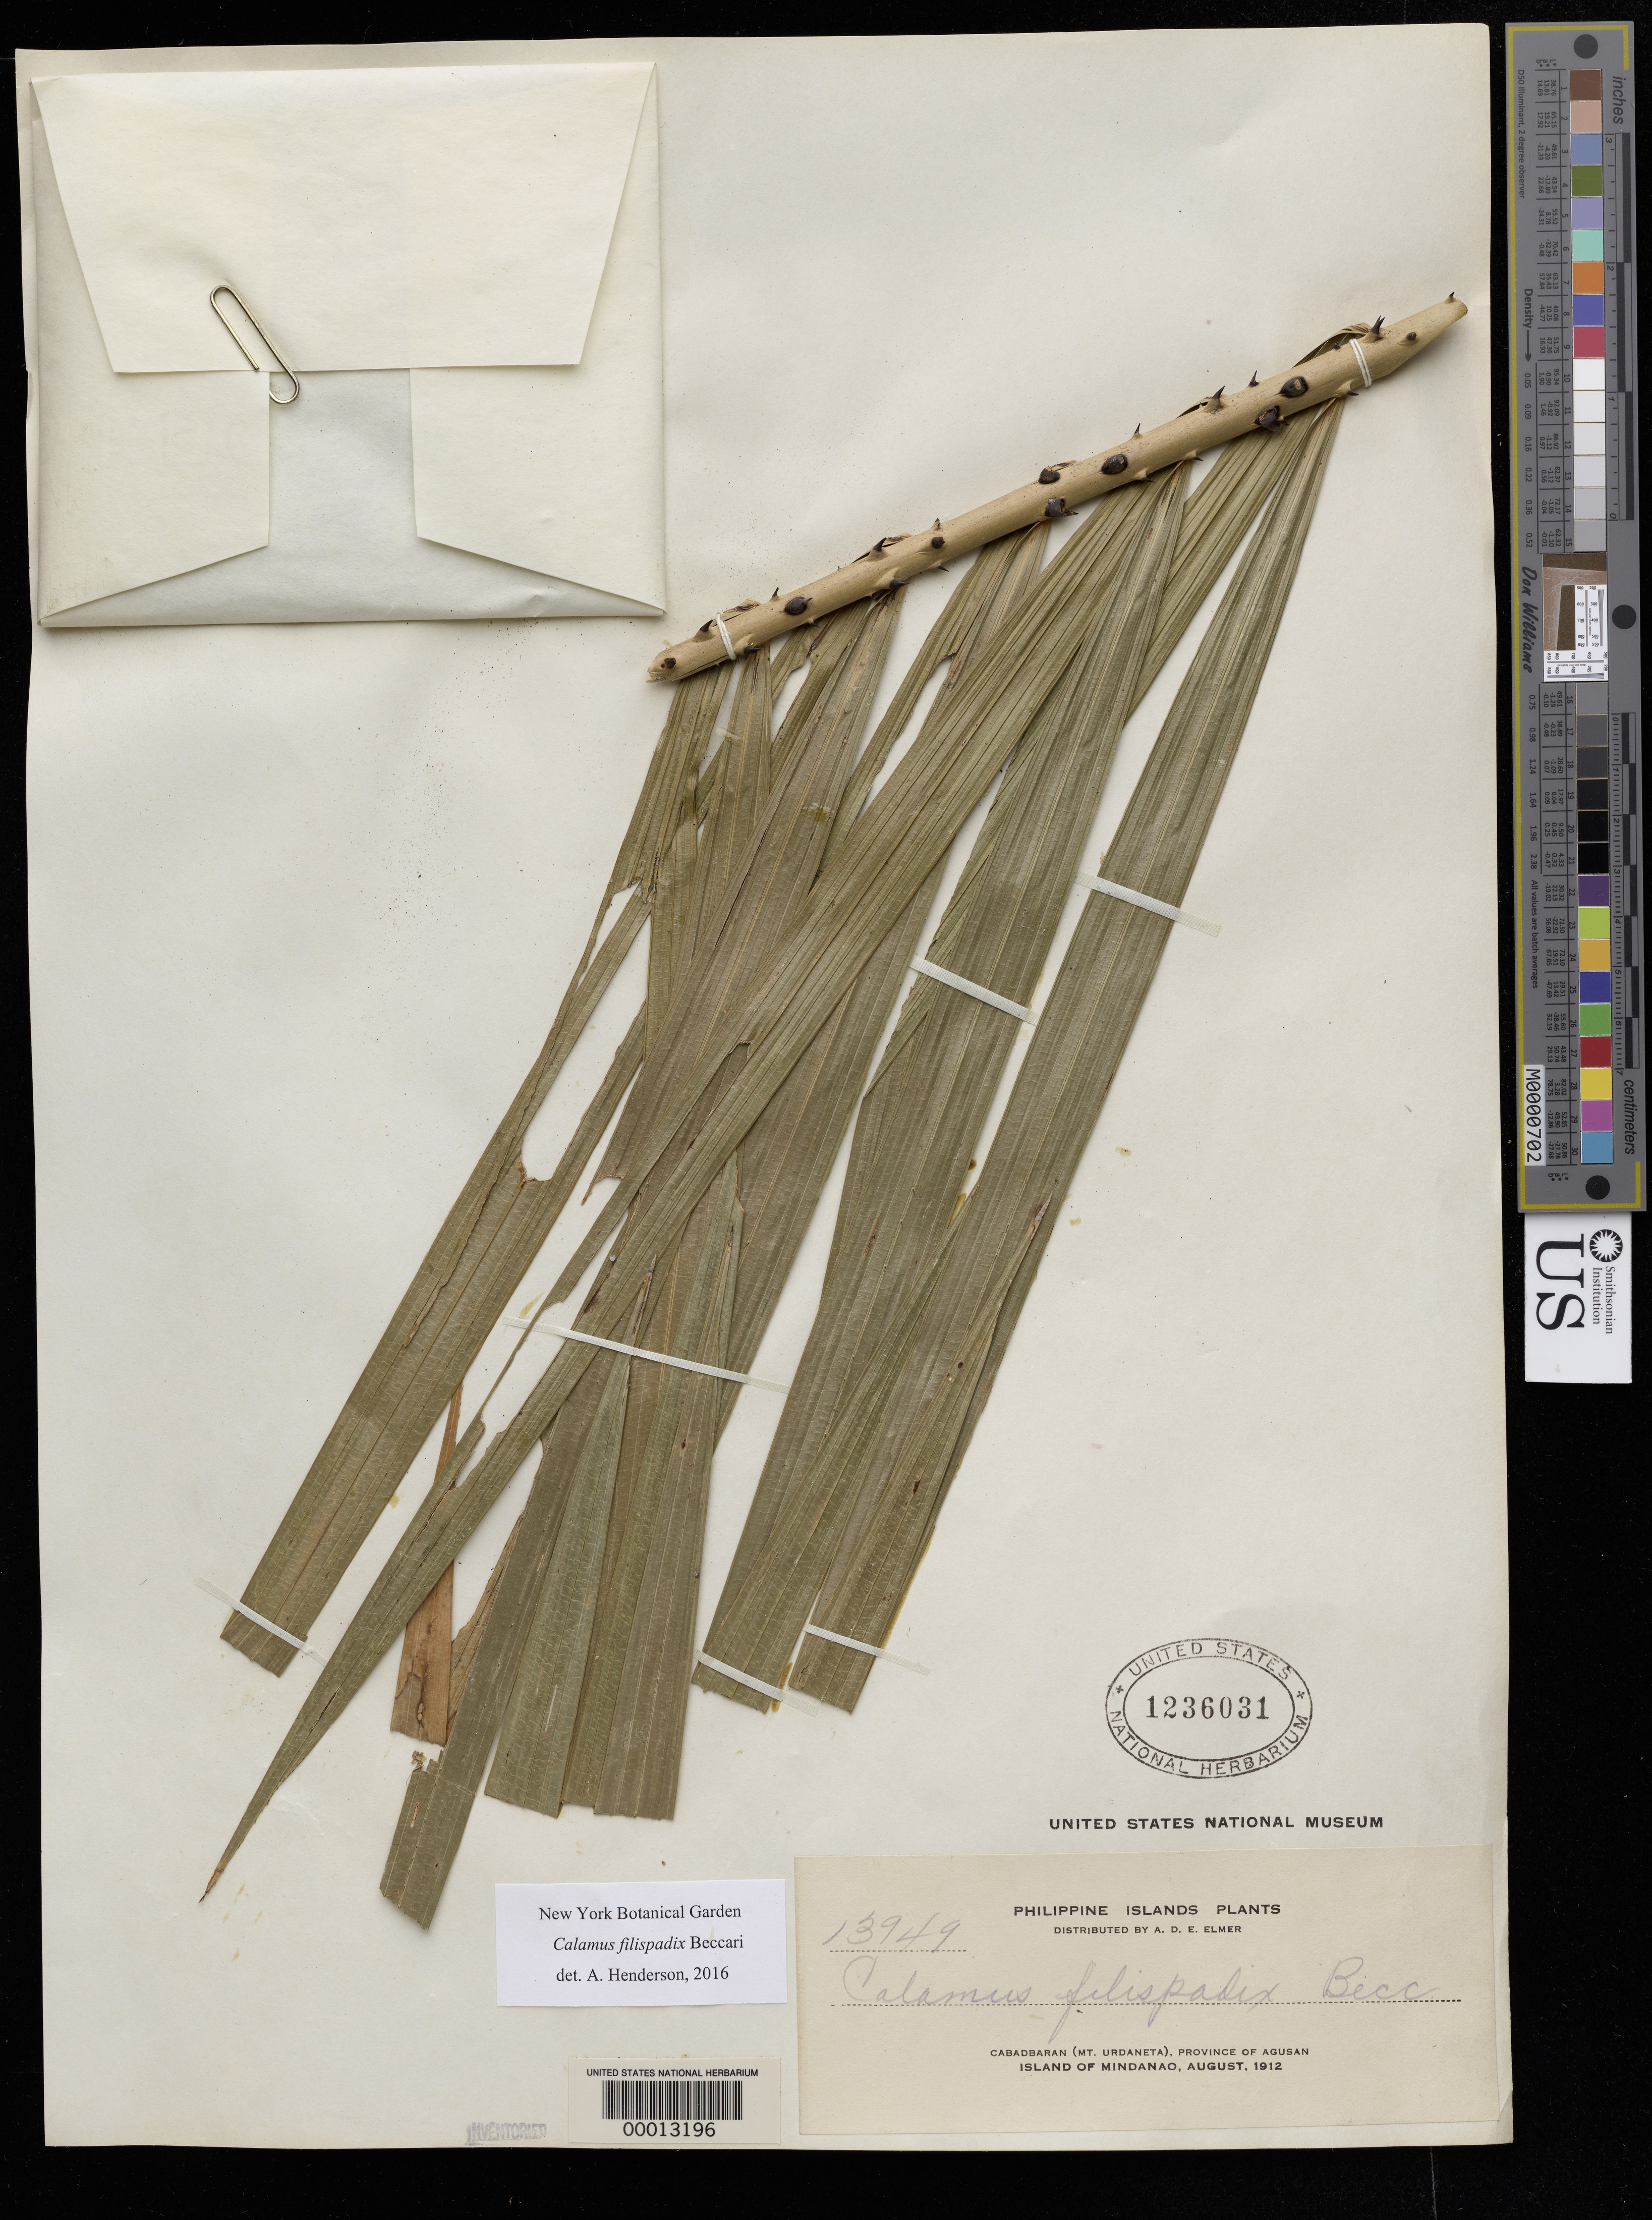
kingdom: Plantae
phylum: Tracheophyta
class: Liliopsida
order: Arecales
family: Arecaceae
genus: Calamus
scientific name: Calamus filispadix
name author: Becc.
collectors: A. D. E. Elmer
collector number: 13949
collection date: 1912-08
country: Philippines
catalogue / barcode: US 1236031